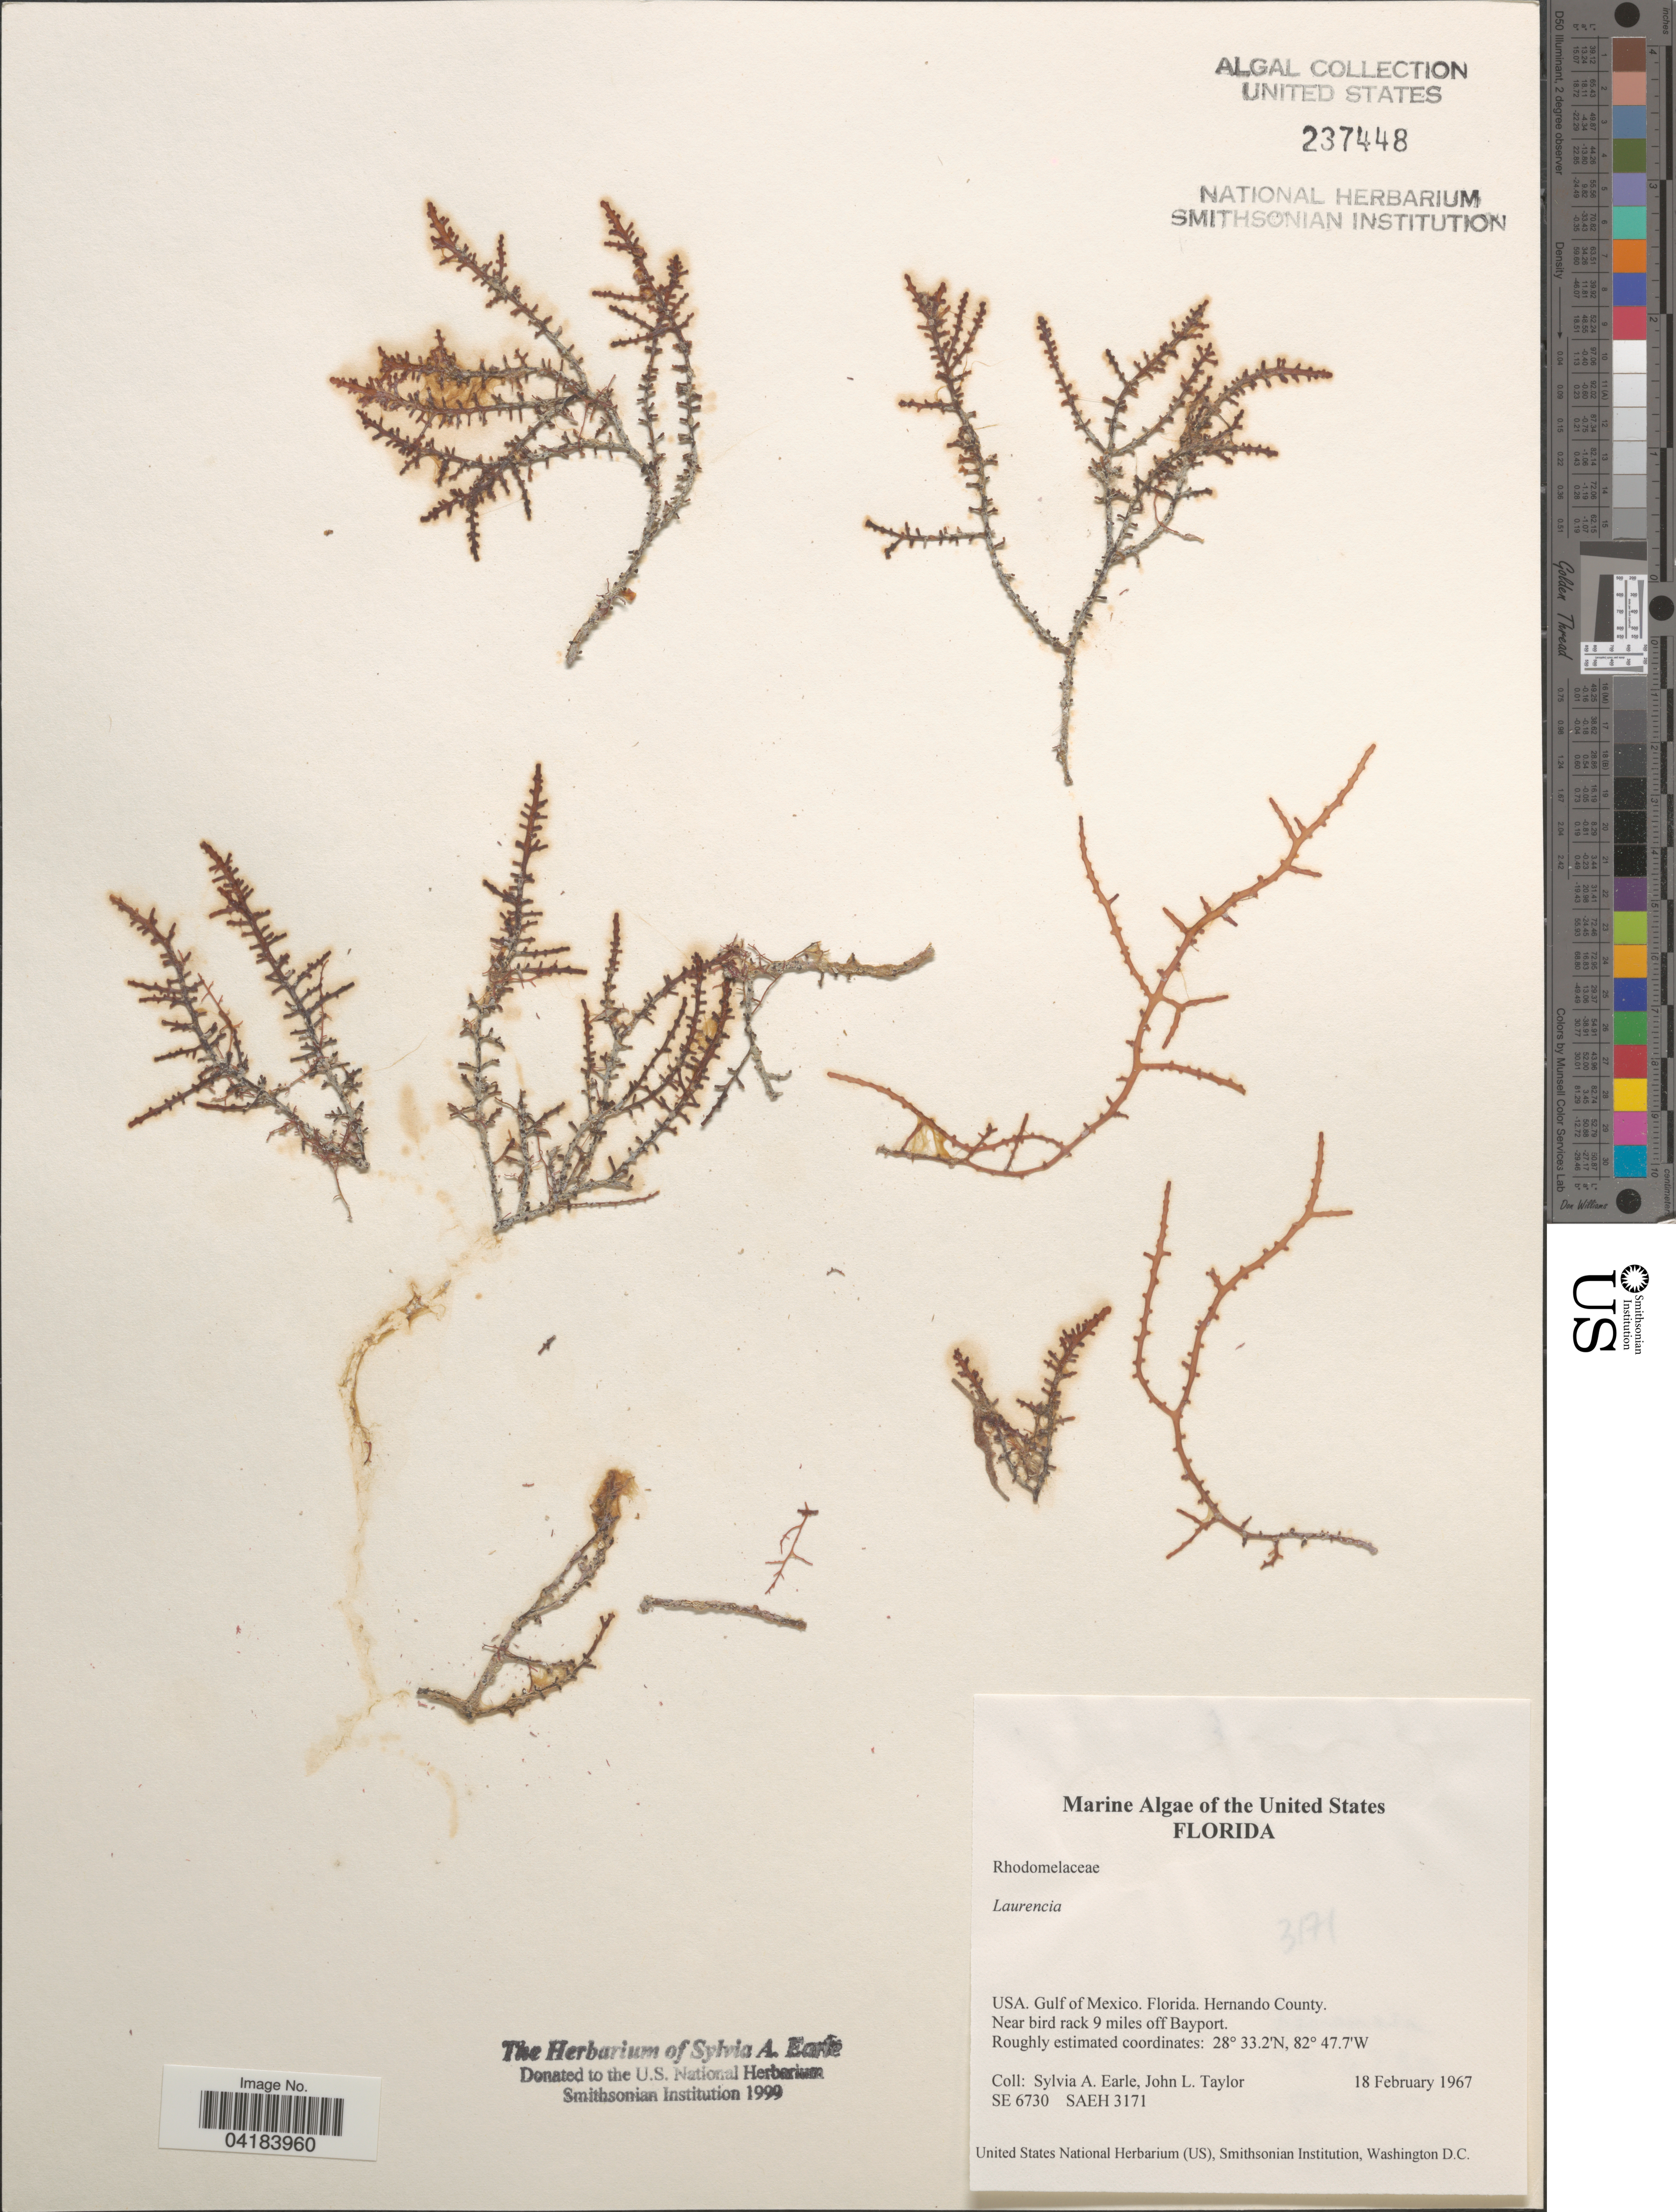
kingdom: Plantae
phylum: Rhodophyta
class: Florideophyceae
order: Ceramiales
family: Rhodomelaceae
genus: Laurencia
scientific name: Laurencia sp.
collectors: S. A. Earle & J. L. Taylor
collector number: SE6730/SAEH3171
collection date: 1967-02-18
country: United States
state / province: Florida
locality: Gulf of Mexico. Hernando County. Near bird rack 9 miles off Bayport.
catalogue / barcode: US 237448